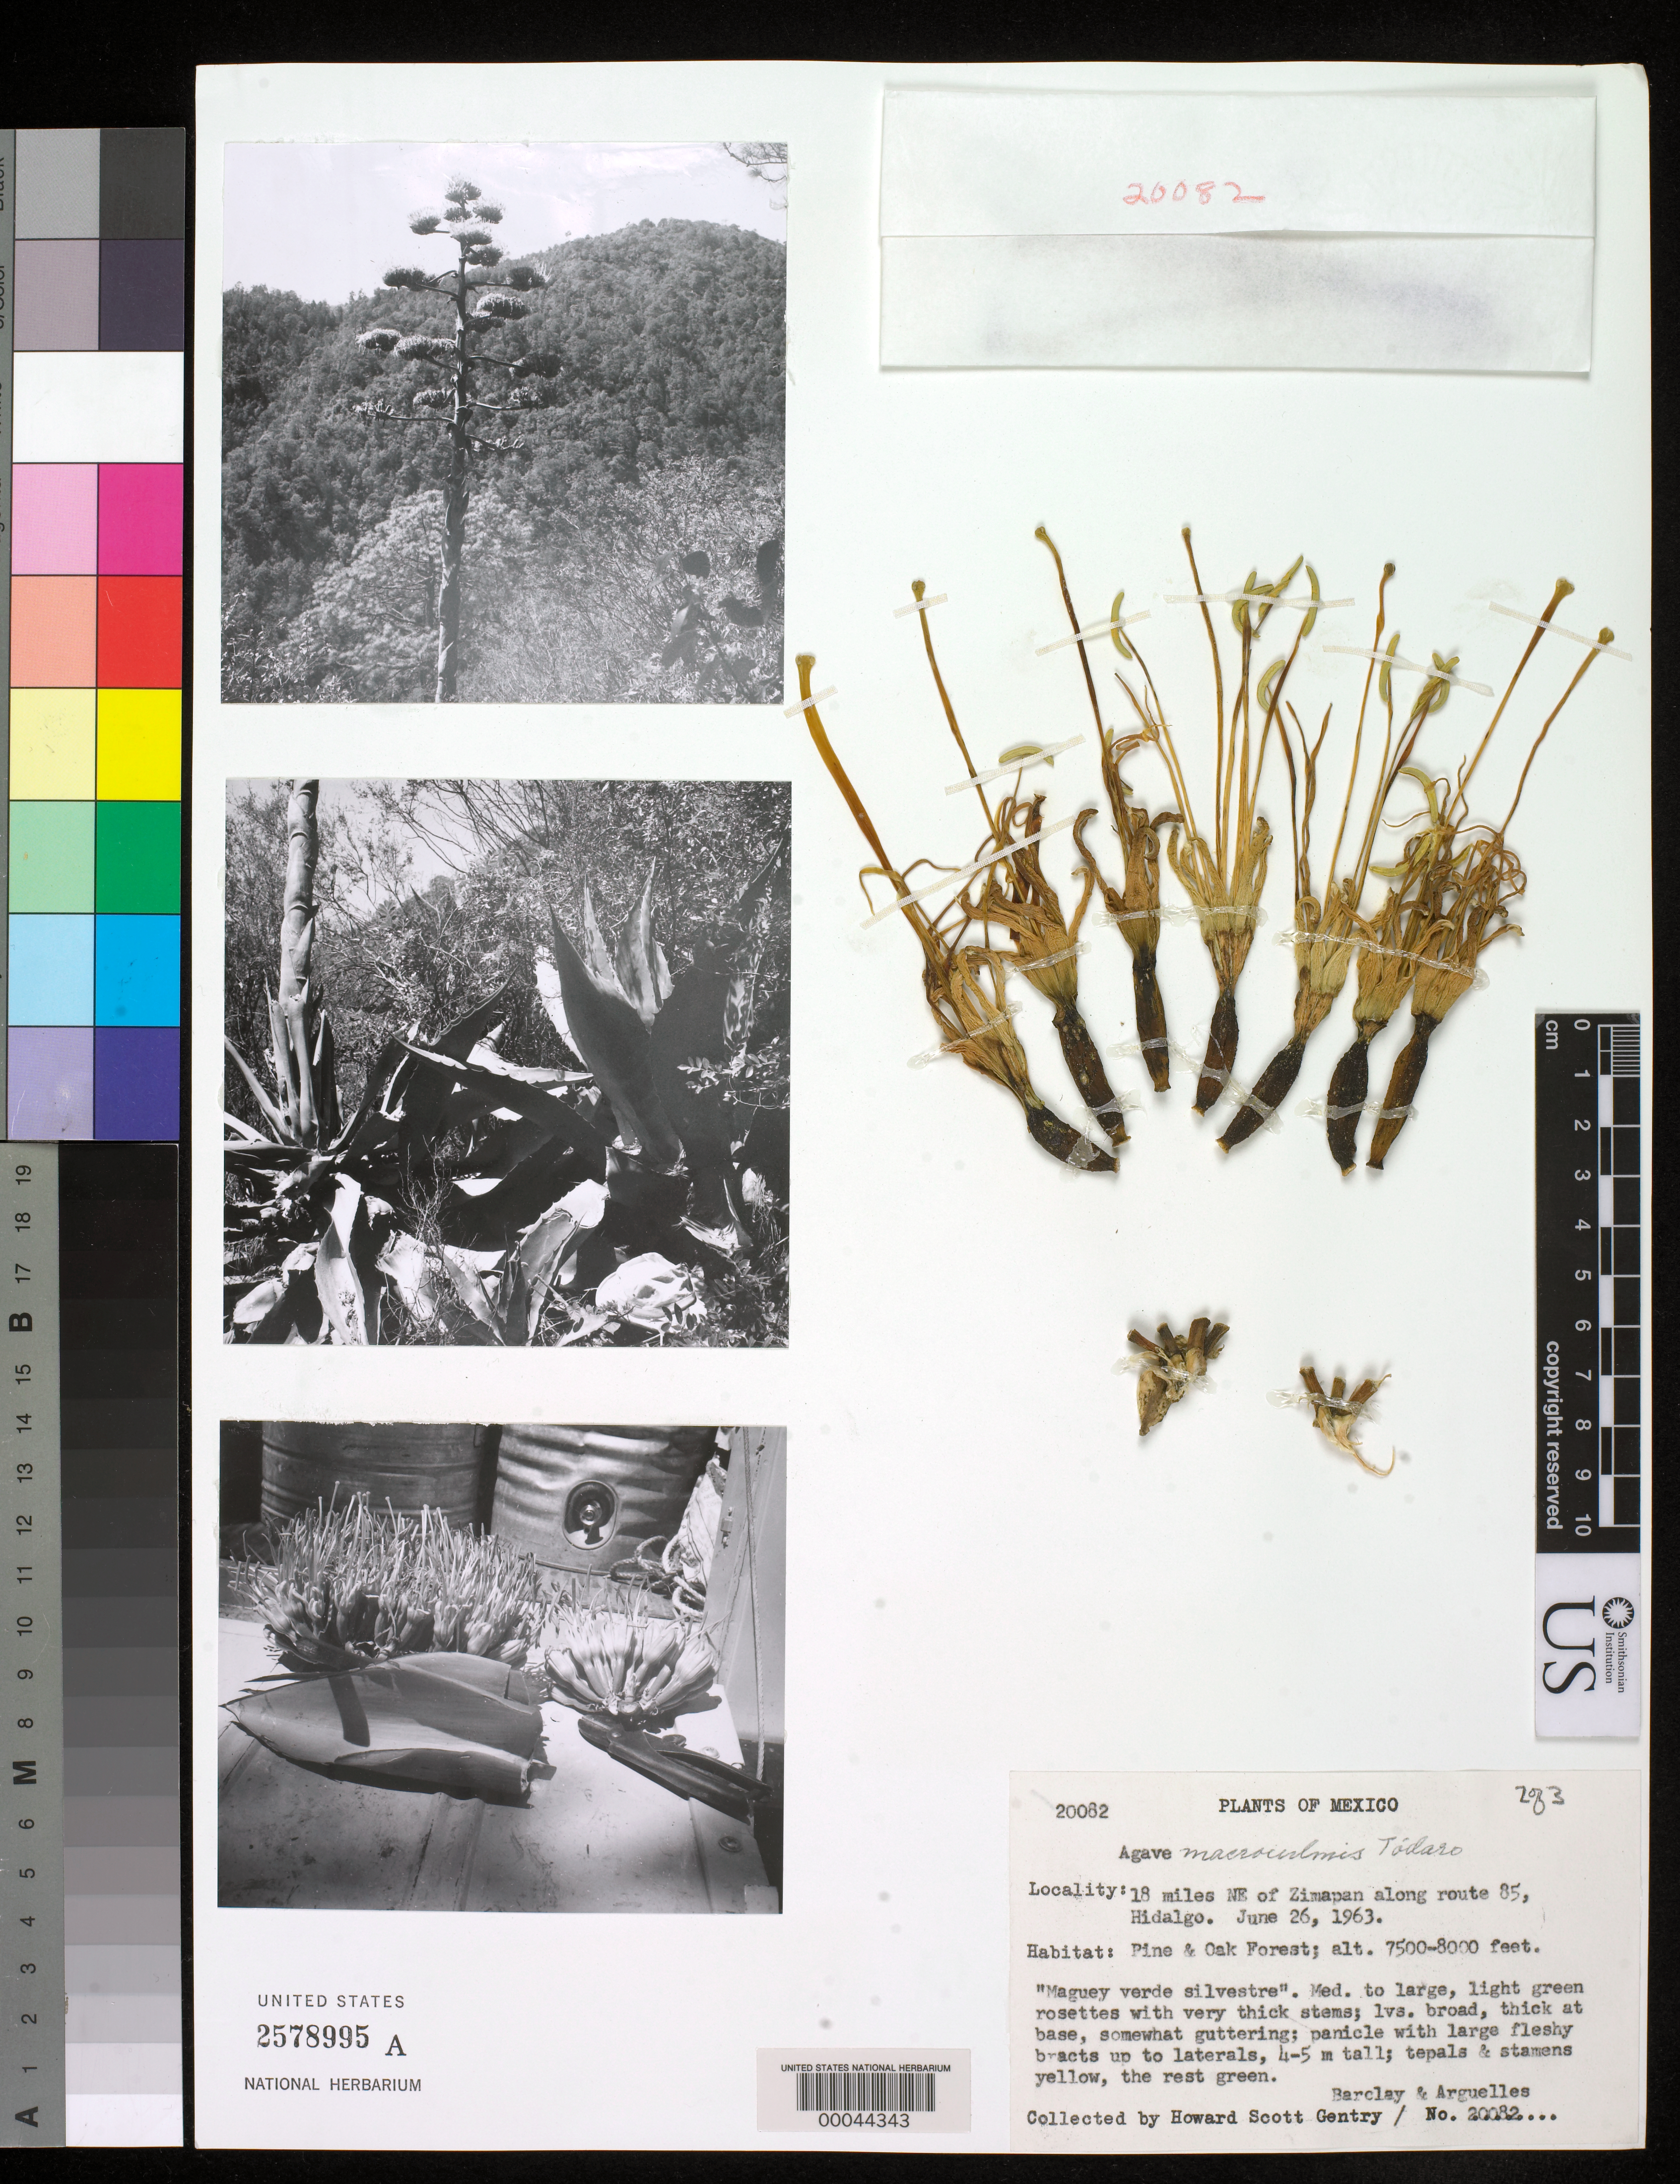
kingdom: Plantae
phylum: Tracheophyta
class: Liliopsida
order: Asparagales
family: Asparagaceae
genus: Agave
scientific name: Agave macroculmis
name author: Tod.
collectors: H. S. Gentry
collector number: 20082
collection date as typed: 26 Jun 1963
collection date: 1963-06-26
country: Mexico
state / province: Hidalgo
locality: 18 mi NE of Zimapan along route 85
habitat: Pine & oak forest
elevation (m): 2286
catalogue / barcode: US 2578995A